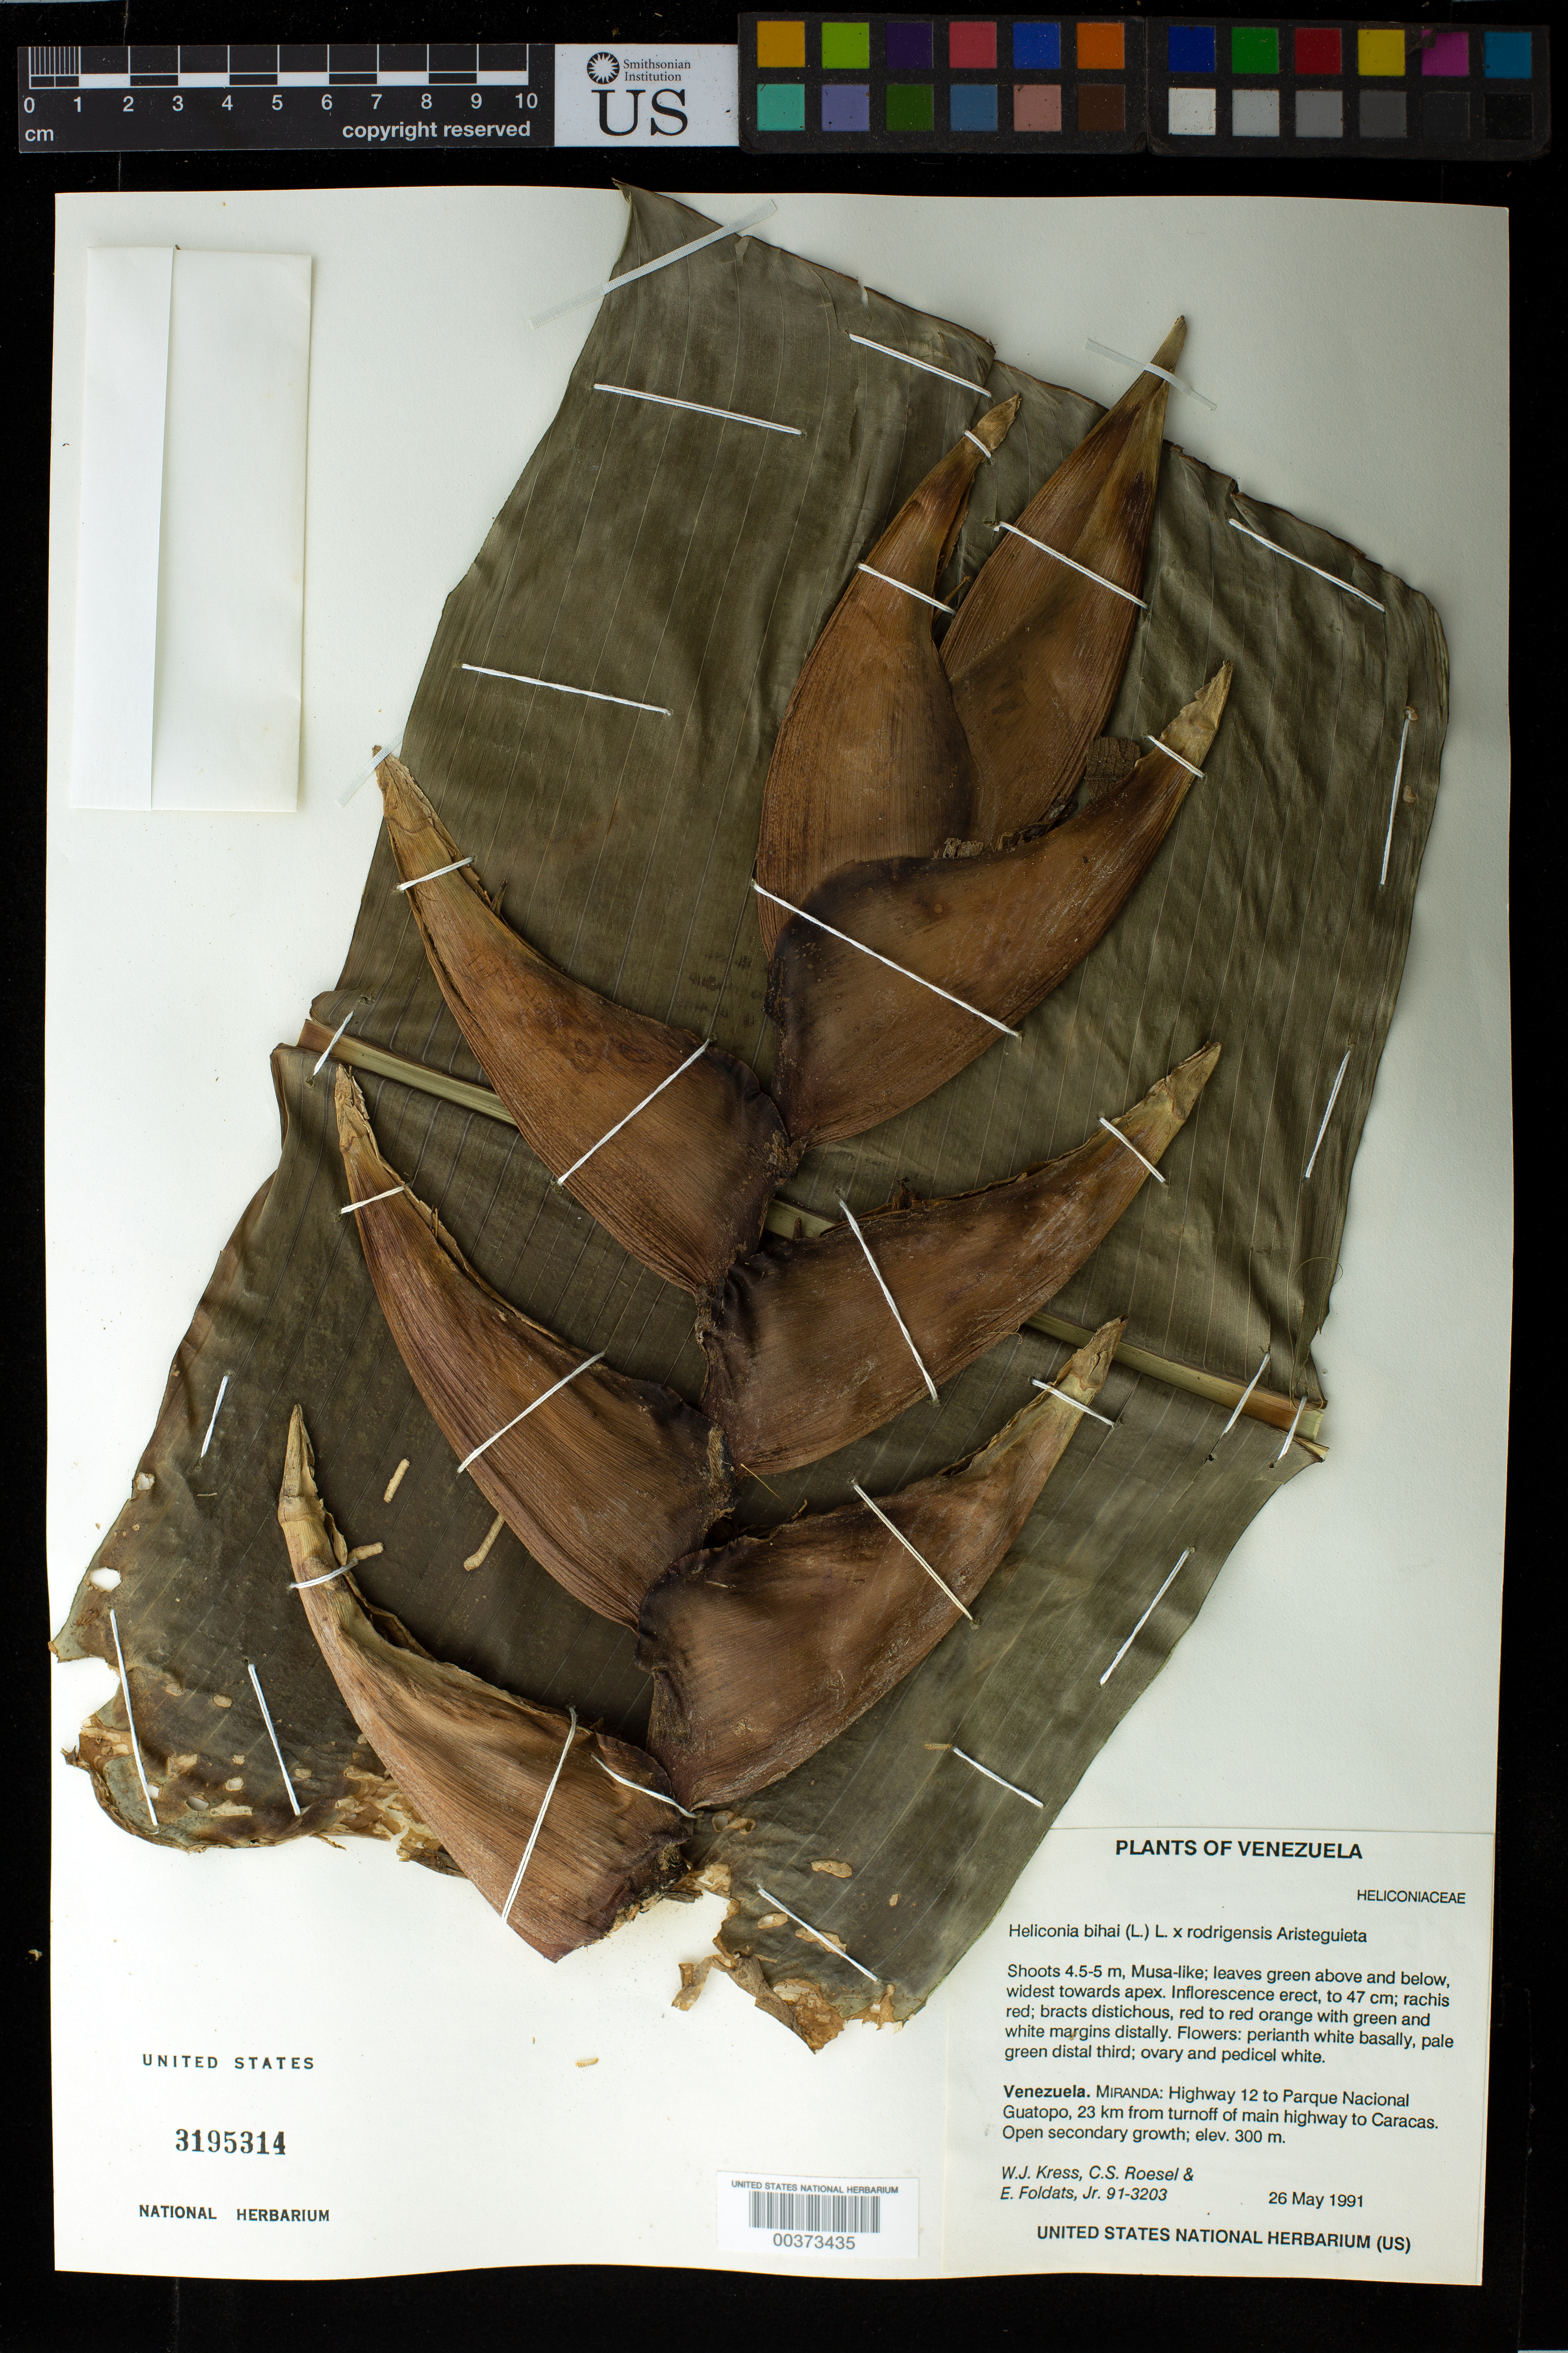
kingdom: Plantae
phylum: Tracheophyta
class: Liliopsida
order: Zingiberales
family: Heliconiaceae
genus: Heliconia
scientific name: Heliconia bihai x H. rodriguensis Aristeg.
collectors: W. J. Kress, C. S. Roesel & E. Foldats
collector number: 91-3203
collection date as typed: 26 May 1991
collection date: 1991-05-26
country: Venezuela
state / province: Miranda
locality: Hwy 12 to parque nacional guatopo, 23 km from turnoff of main hwy to caracas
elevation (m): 300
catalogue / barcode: US 3195314